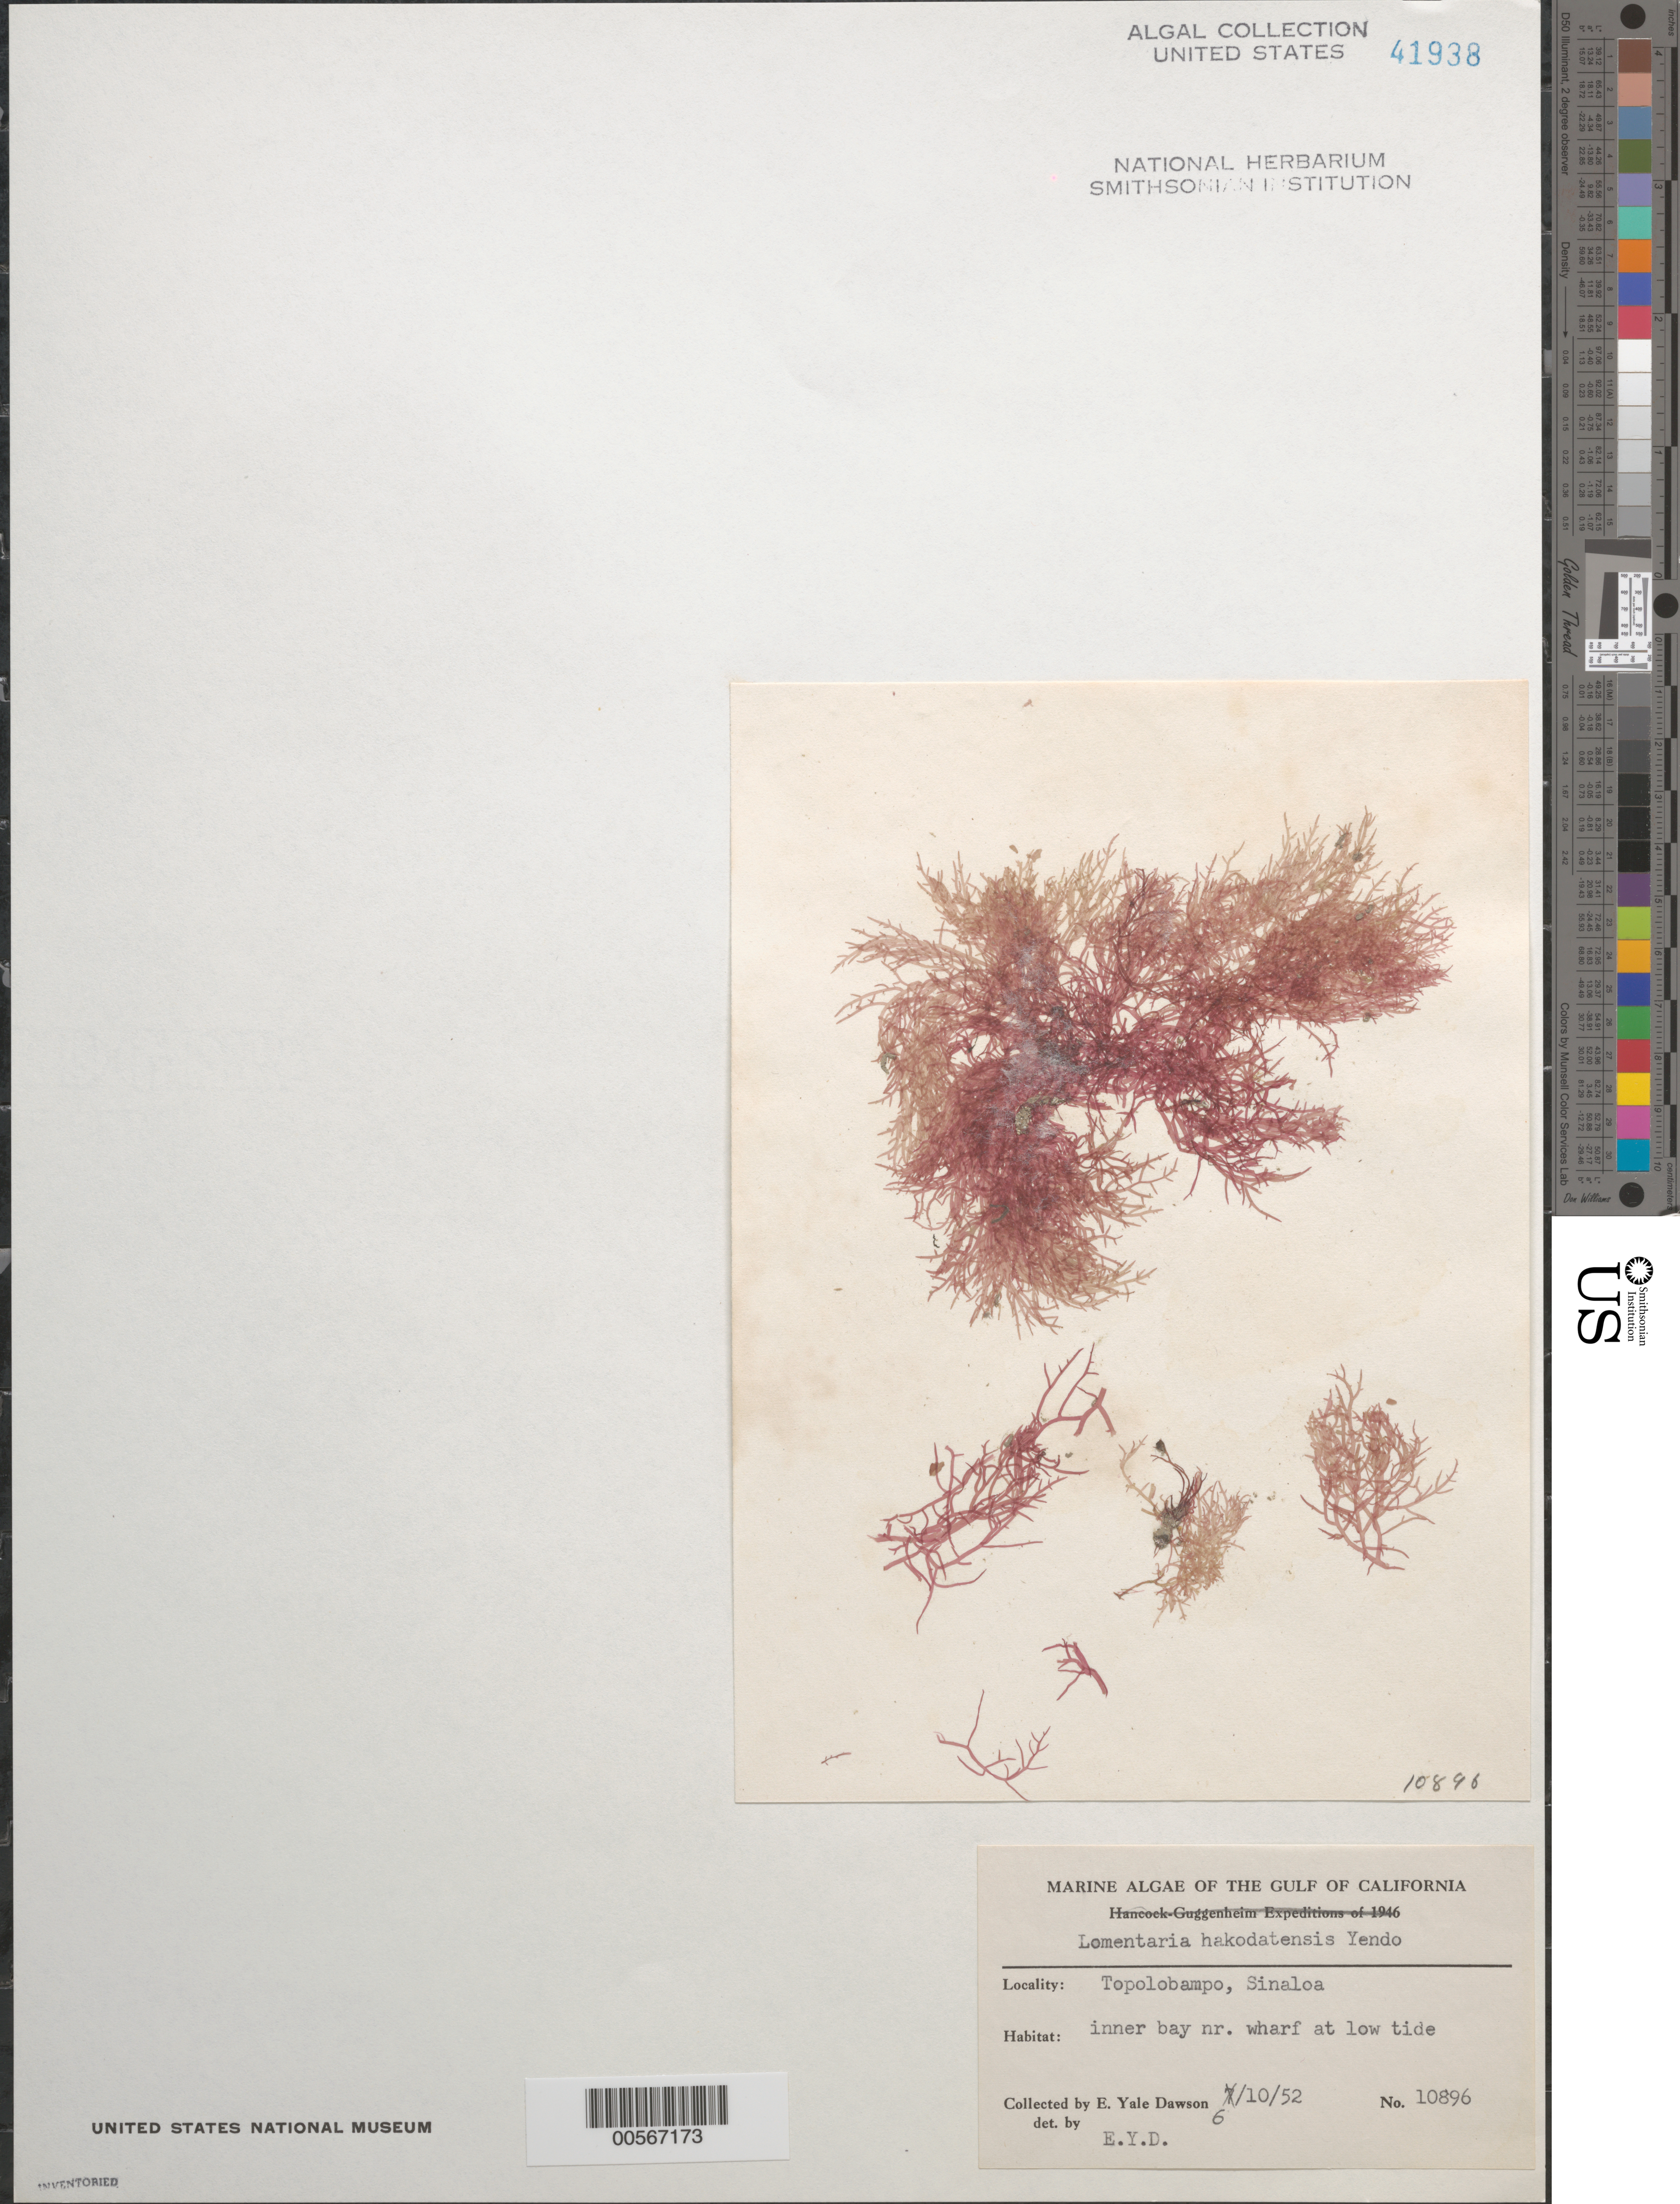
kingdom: Plantae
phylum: Rhodophyta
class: Florideophyceae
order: Rhodymeniales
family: Lomentariaceae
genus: Yendoa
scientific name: Yendoa hakodatensis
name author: (Yendo) Santos et al.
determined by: Algae name updating Project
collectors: E. Y. Dawson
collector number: EYD 10896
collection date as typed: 10 Jun 1952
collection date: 1952-06-10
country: Mexico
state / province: Sinaloa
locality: Topolobampo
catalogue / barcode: US 41938